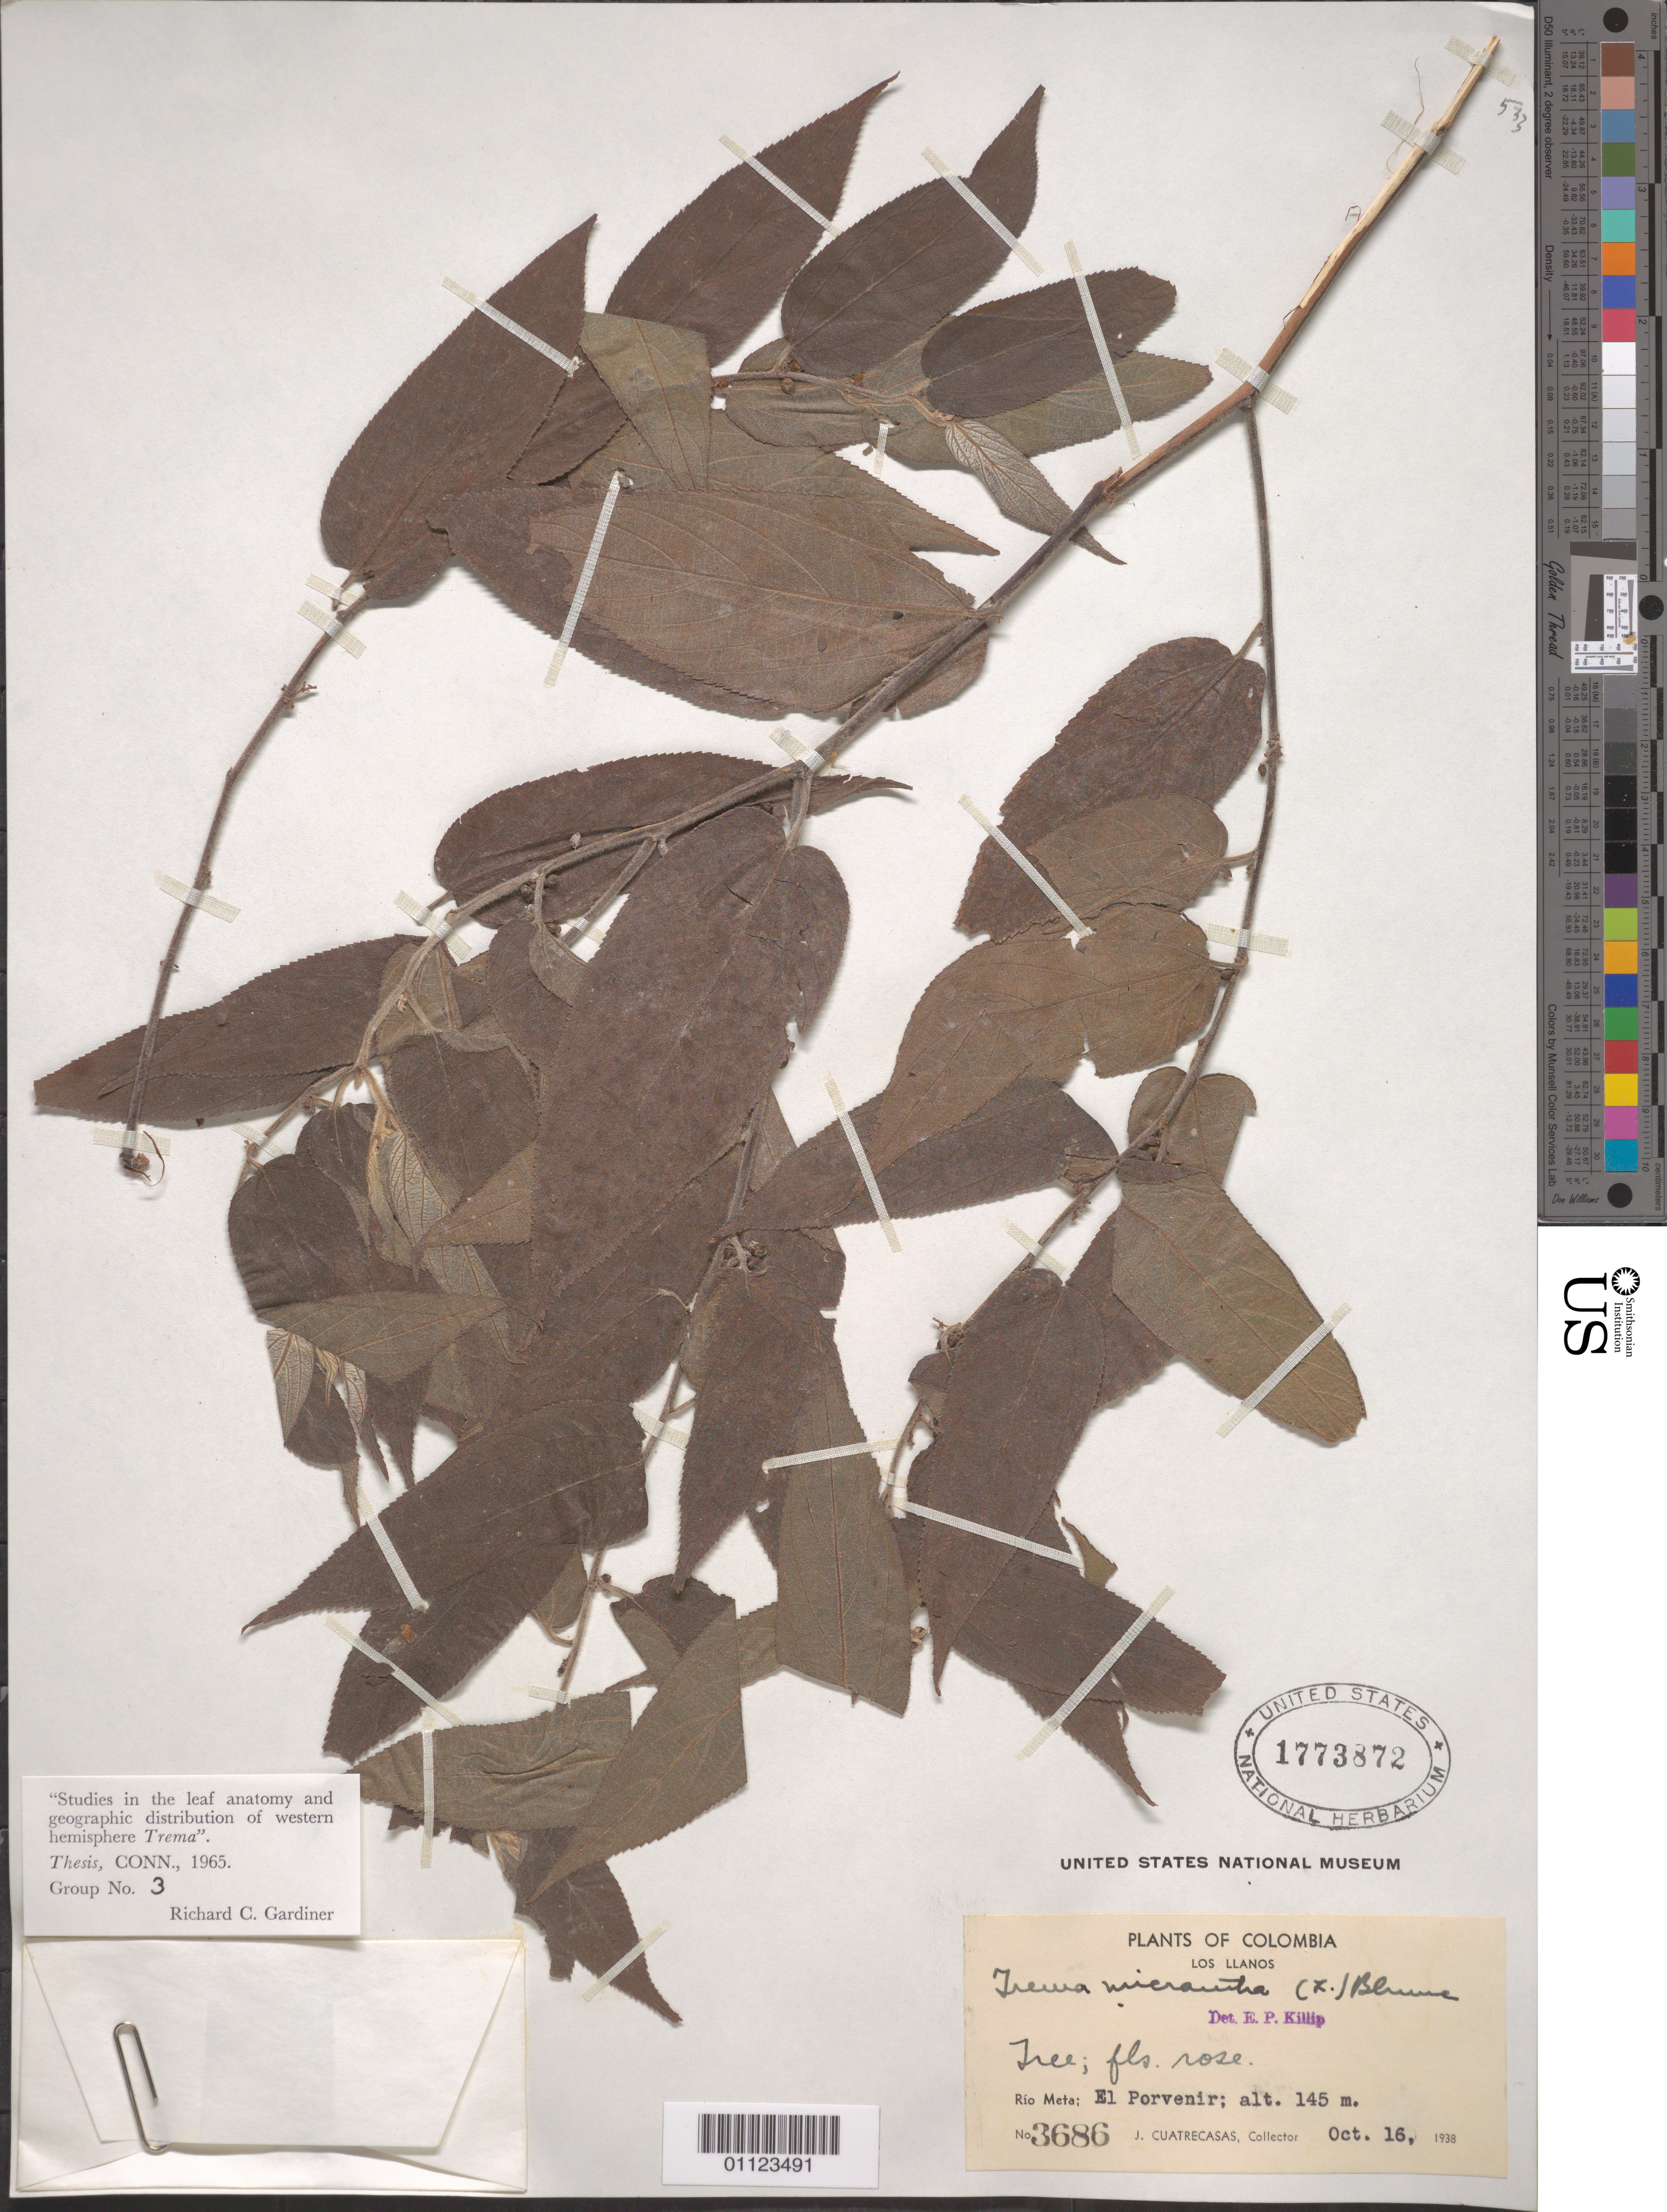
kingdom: Plantae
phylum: Tracheophyta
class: Magnoliopsida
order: Rosales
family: Cannabaceae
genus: Trema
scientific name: Trema micranthum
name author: (L.) Blume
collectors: J. Cuatrecasas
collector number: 3686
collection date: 1938-10-16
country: Colombia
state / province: Meta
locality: Rio Meta, El Porvenir, Los Llanos.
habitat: Llanos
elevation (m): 145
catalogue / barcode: US 1773872